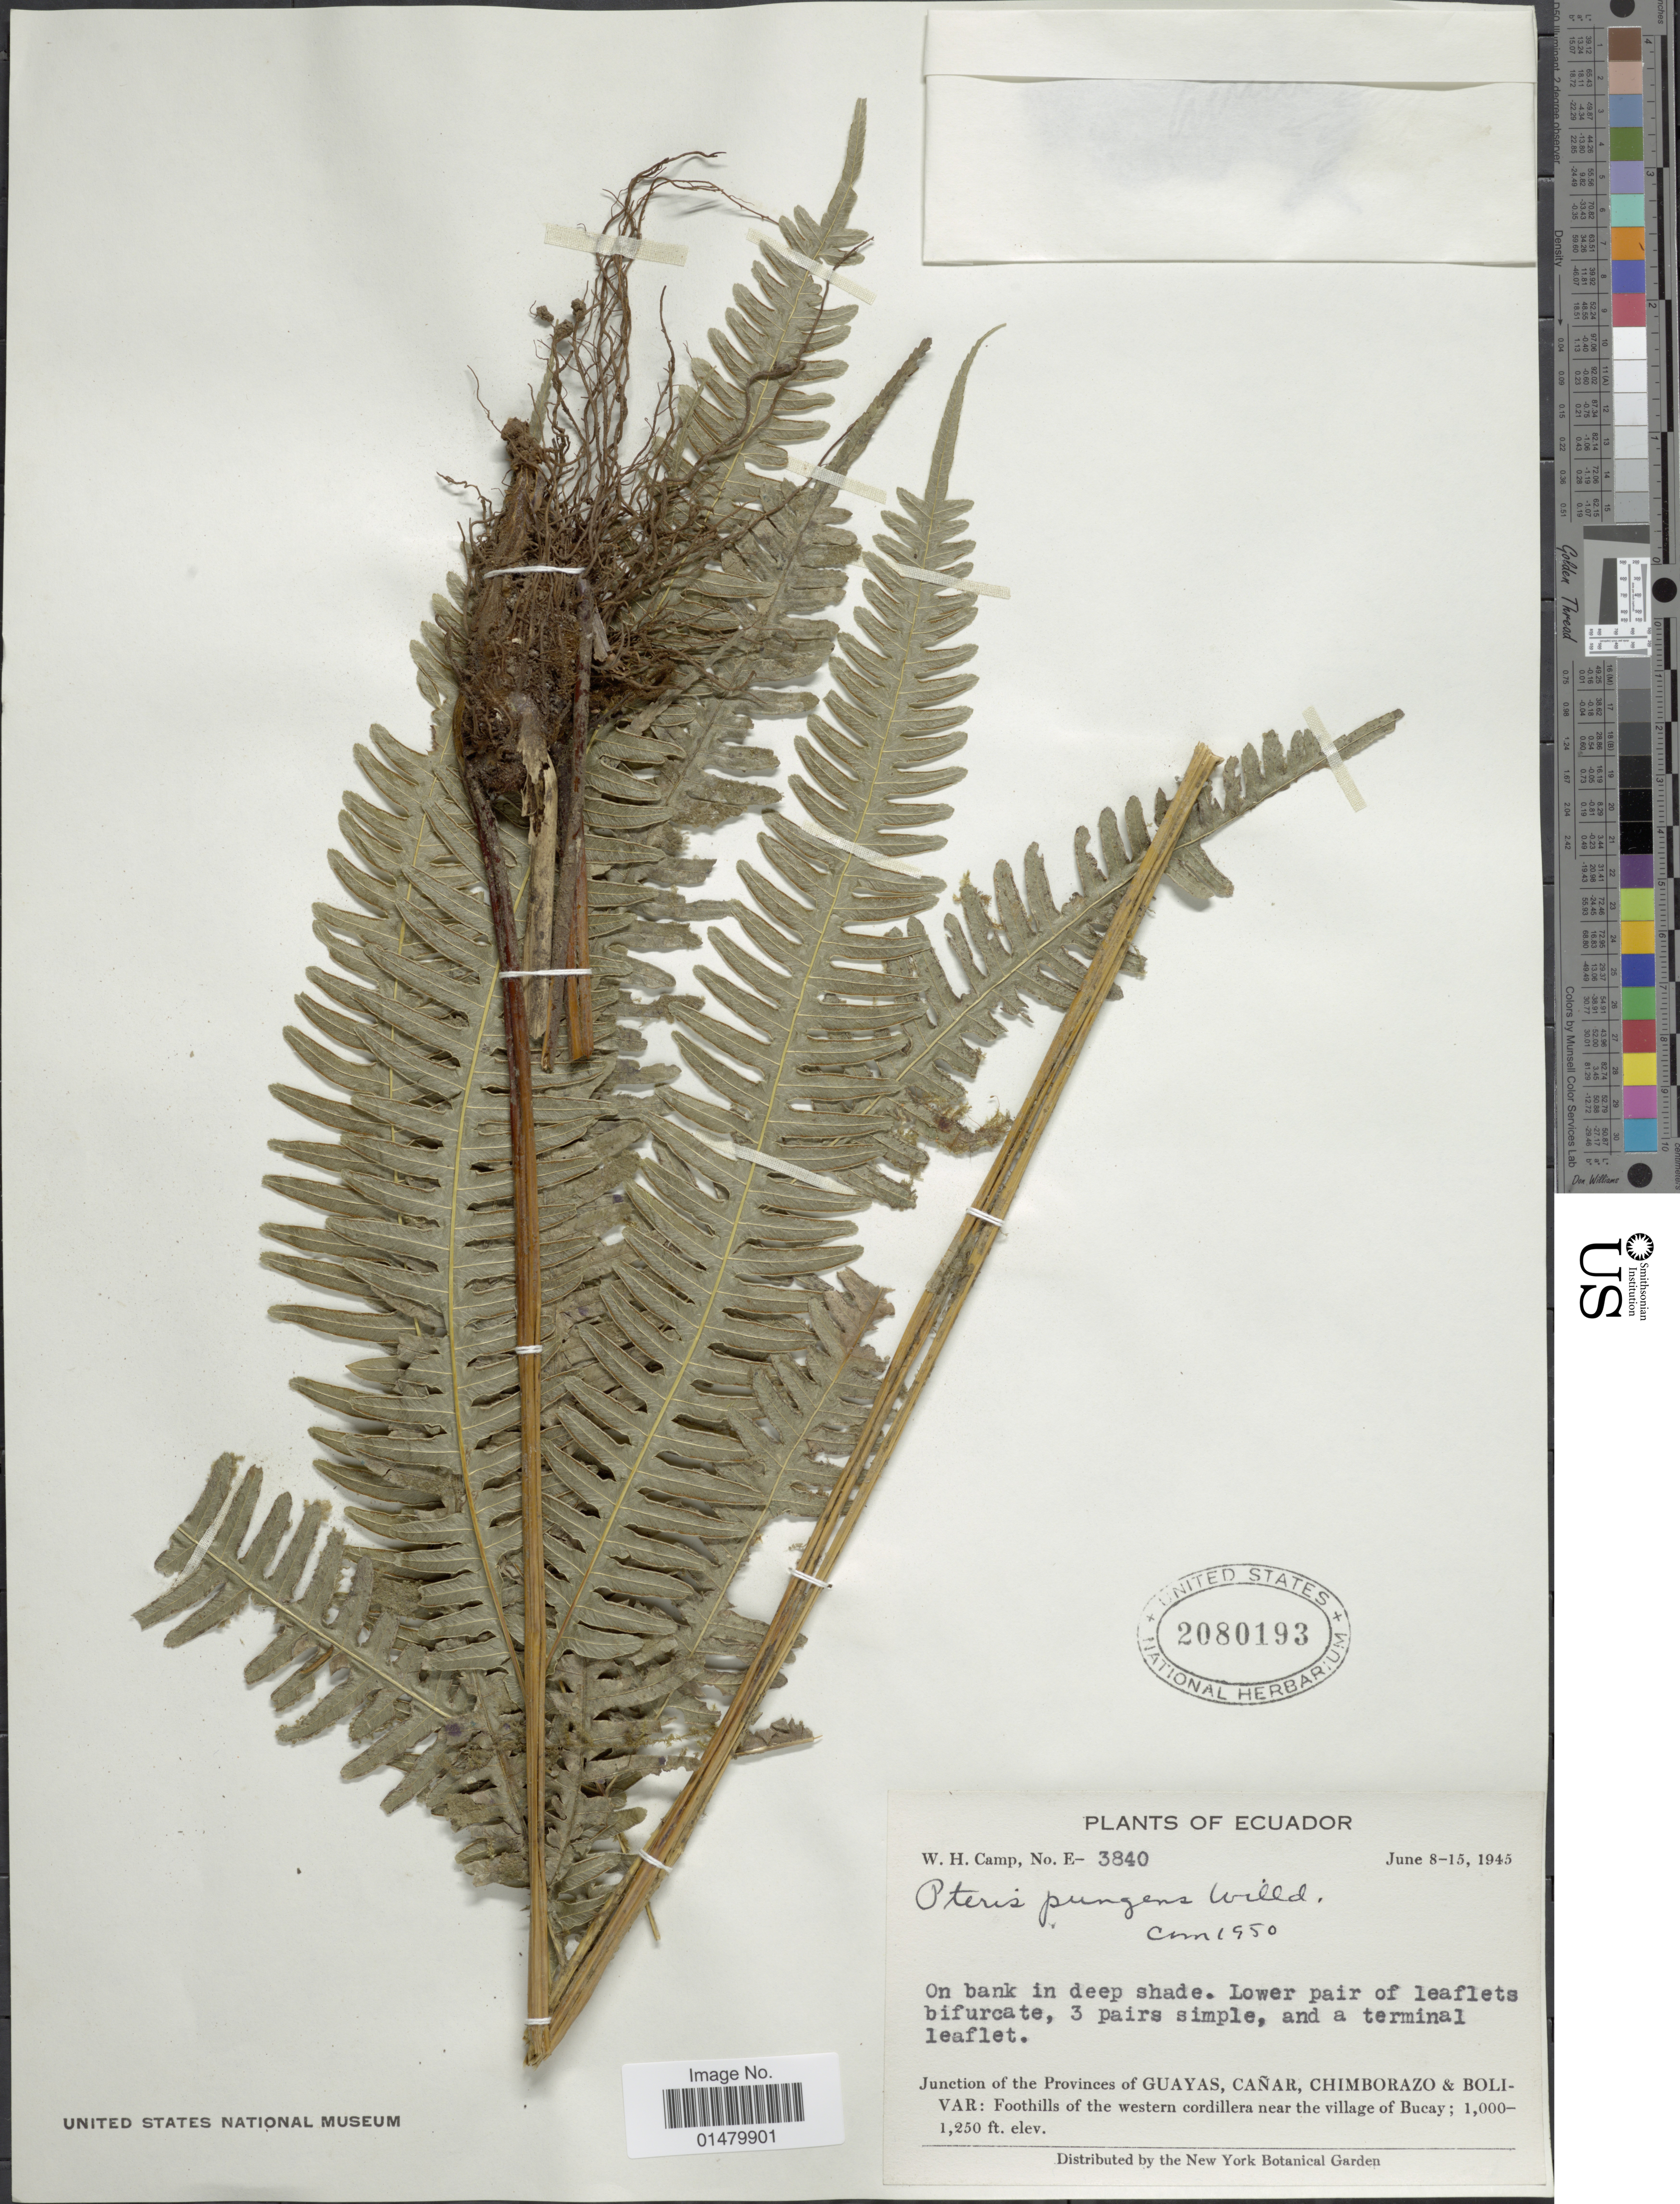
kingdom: Plantae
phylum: Tracheophyta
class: Polypodiopsida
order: Polypodiales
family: Pteridaceae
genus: Pteris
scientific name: Pteris pungens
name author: Willd.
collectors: W. H. Camp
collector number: E-3840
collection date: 1945-06-08/1945-06-15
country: Ecuador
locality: Junction of the Provinces of Guayas, Canar, Chimborazo & Bolivar: Foothills of the western cordillera near the village of Bucay.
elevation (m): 305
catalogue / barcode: US 2080193